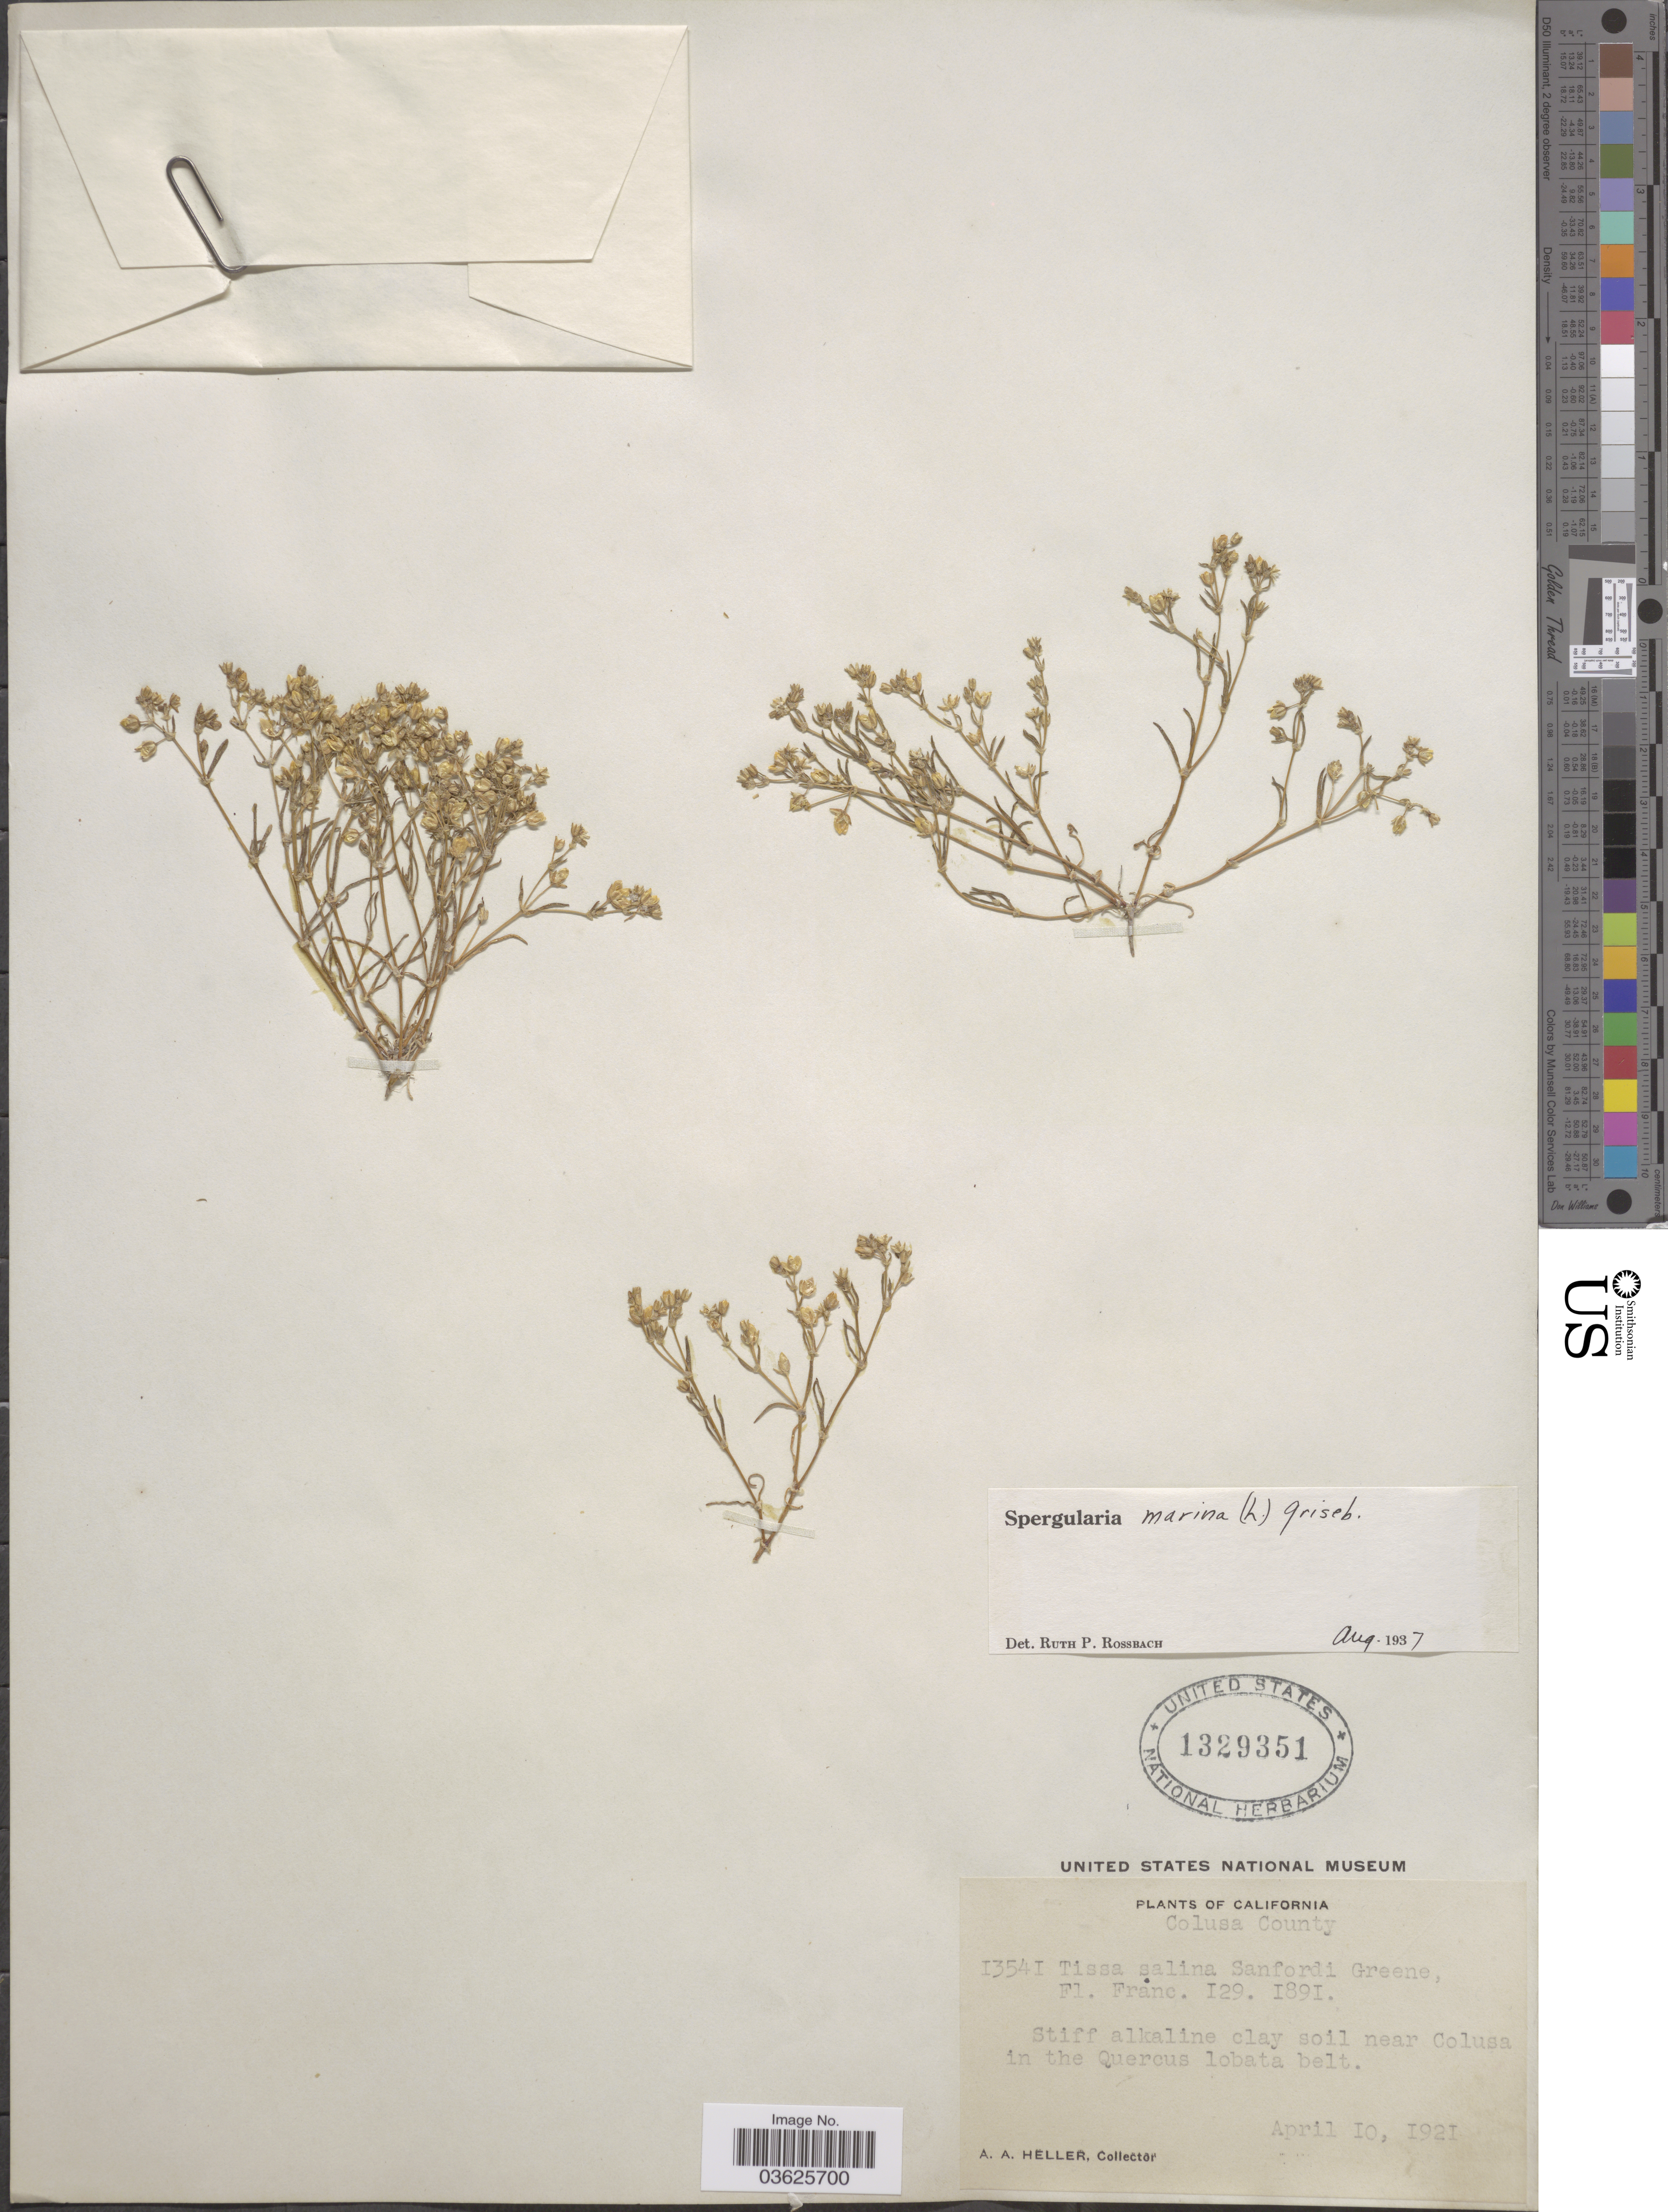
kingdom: Plantae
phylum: Tracheophyta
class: Magnoliopsida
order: Caryophyllales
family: Caryophyllaceae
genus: Spergularia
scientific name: Spergularia marina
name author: (L.) Griseb.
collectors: A. A. Heller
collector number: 13541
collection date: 1921-04-10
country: United States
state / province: California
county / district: Colusa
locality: Colusa County.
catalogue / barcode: US 1329351